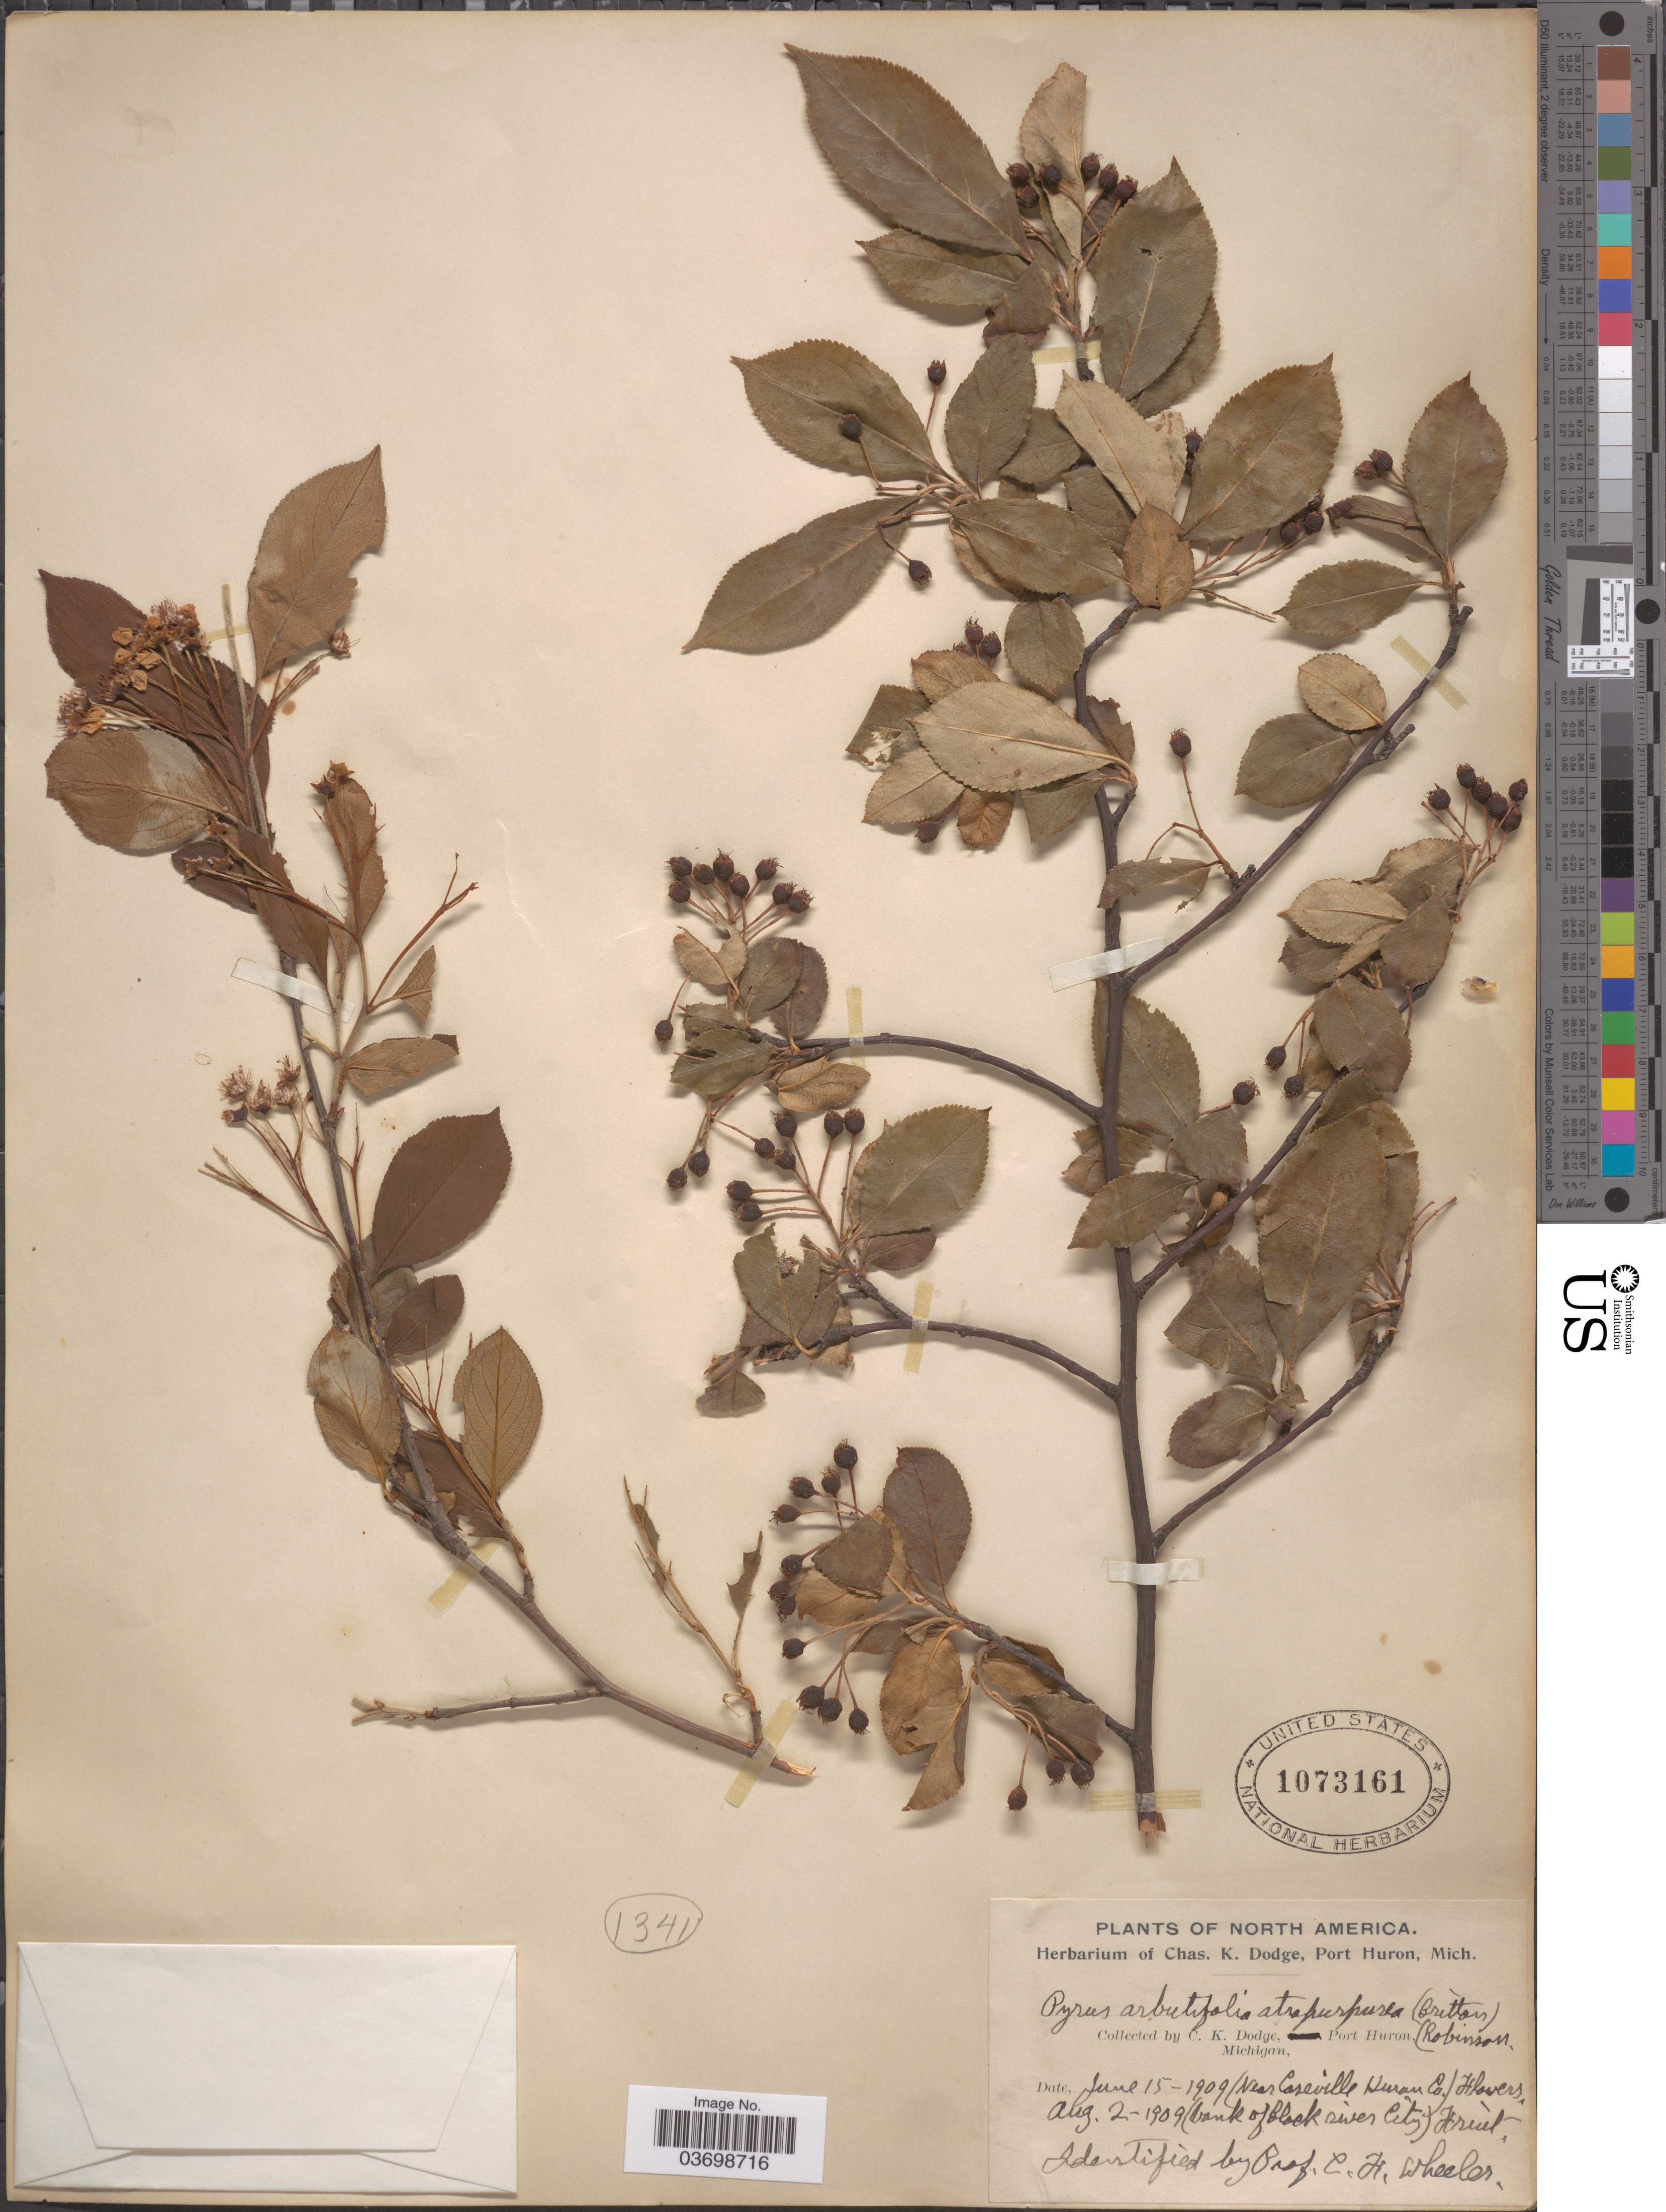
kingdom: Plantae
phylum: Tracheophyta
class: Magnoliopsida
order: Rosales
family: Rosaceae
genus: Aronia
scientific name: Aronia x prunifolia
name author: (Marshall) Rehder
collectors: C. K. Dodge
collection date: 1909-06-15/1909-08-02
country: United States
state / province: Michigan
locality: Port Huron. Near Caseville Huron Co. Bank of Black river City.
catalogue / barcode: US 1073161